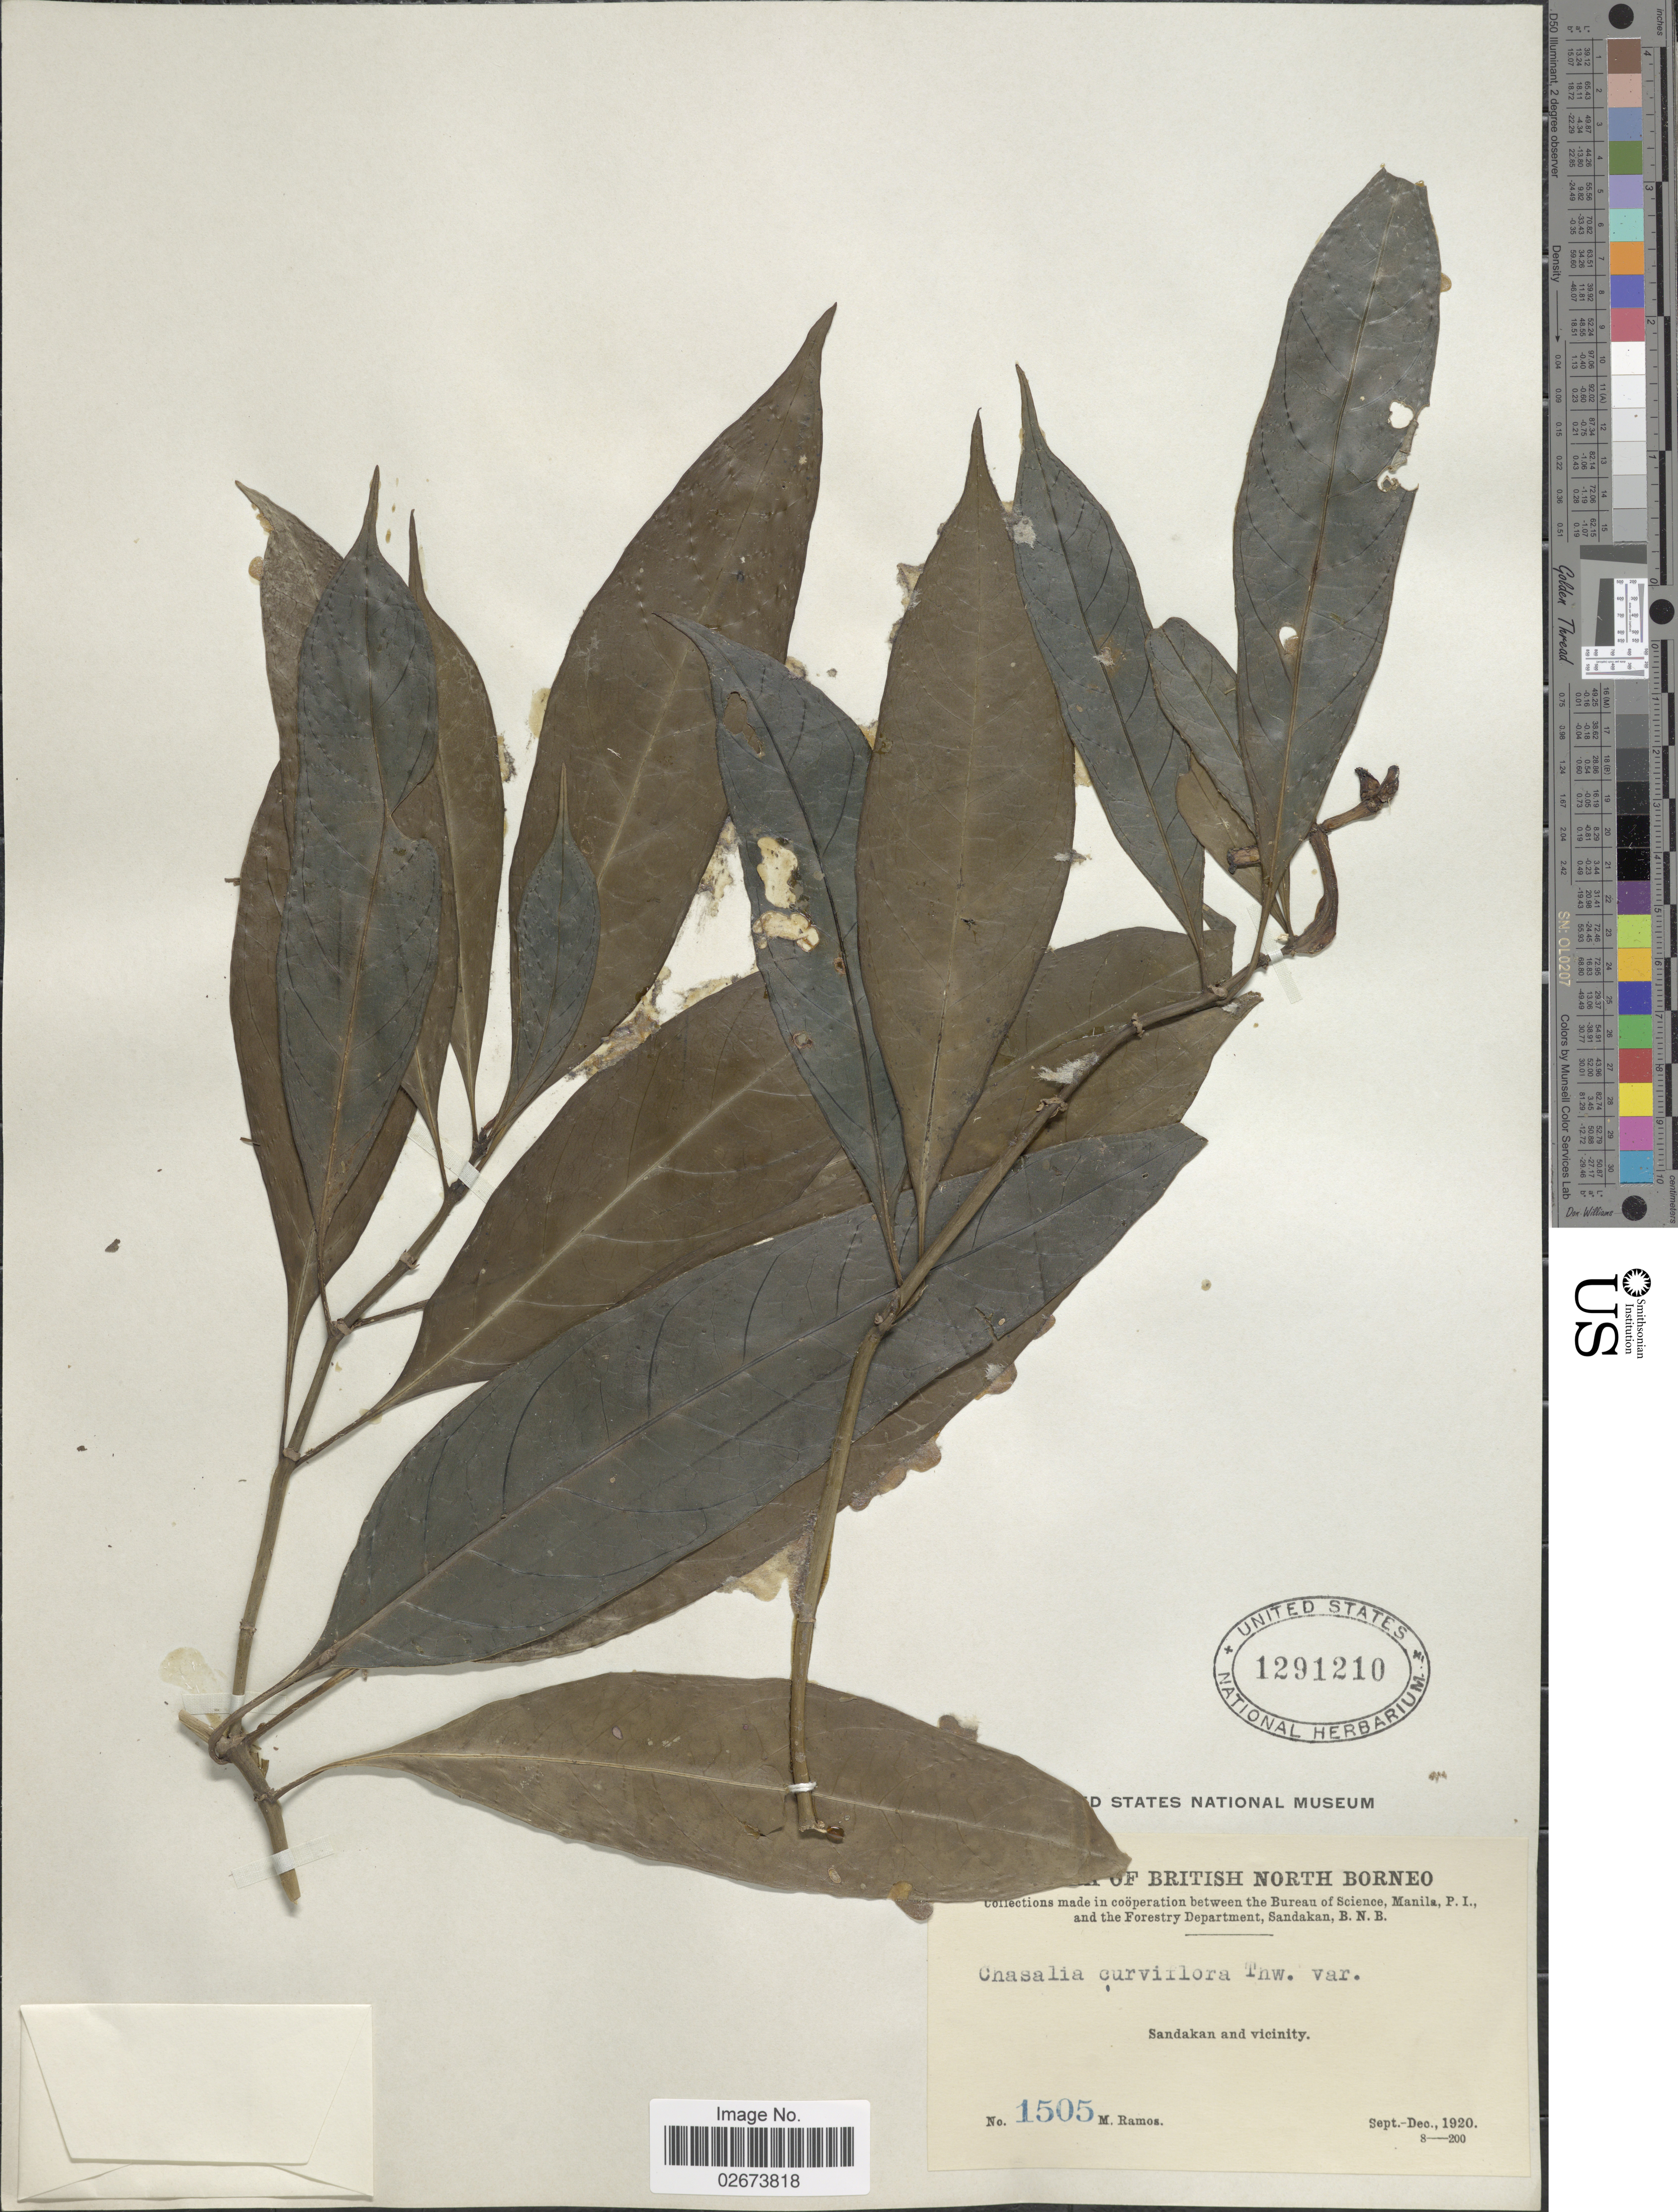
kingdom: Plantae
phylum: Tracheophyta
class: Magnoliopsida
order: Gentianales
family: Rubiaceae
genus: Chassalia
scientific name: Chassalia curviflora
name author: (Wall.) Thwaites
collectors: M. Ramos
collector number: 1505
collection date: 1920-09/1920-12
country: Malaysia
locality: British North Borneo, Sandakan and vicinity.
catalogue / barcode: US 1291210